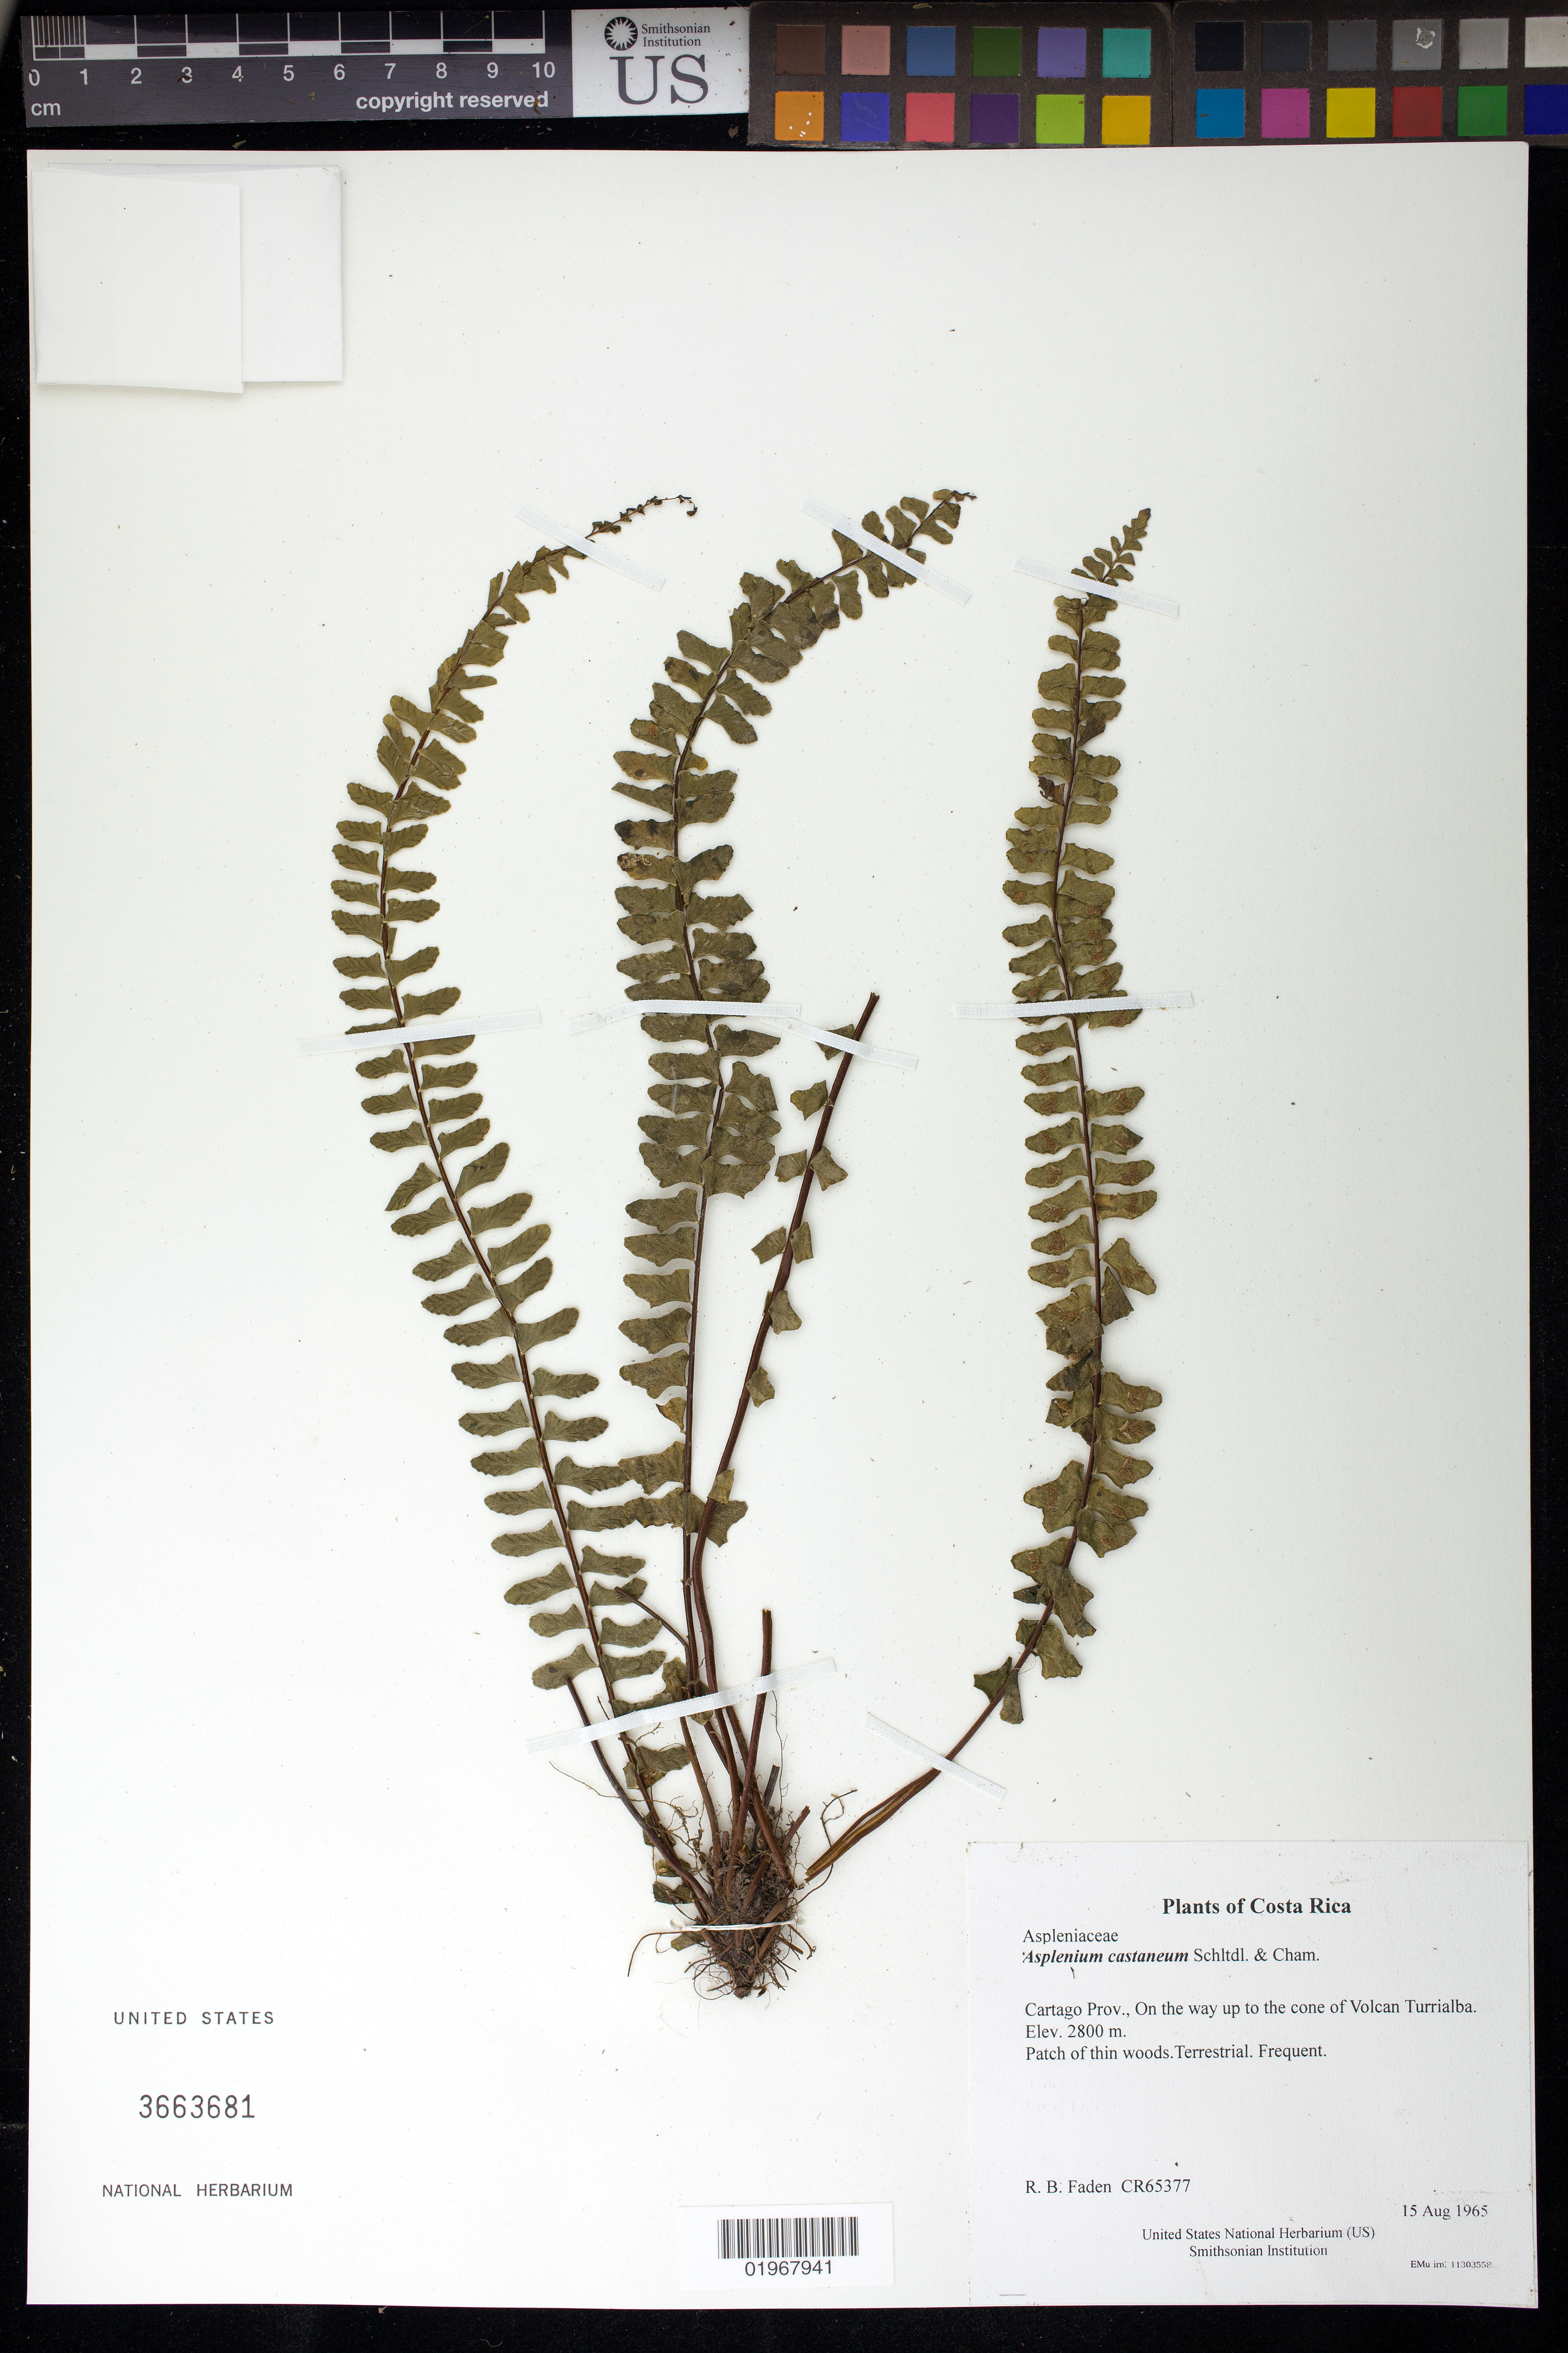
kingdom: Plantae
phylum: Tracheophyta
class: Polypodiopsida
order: Polypodiales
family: Aspleniaceae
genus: Asplenium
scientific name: Asplenium castaneum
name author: Schltdl. & Cham.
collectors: R. B. Faden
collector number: CR65377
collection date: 1965-08-15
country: Costa Rica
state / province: Cartago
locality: On the way up to the cone of Volcan Turrialba.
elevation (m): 2800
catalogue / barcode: US 3663681